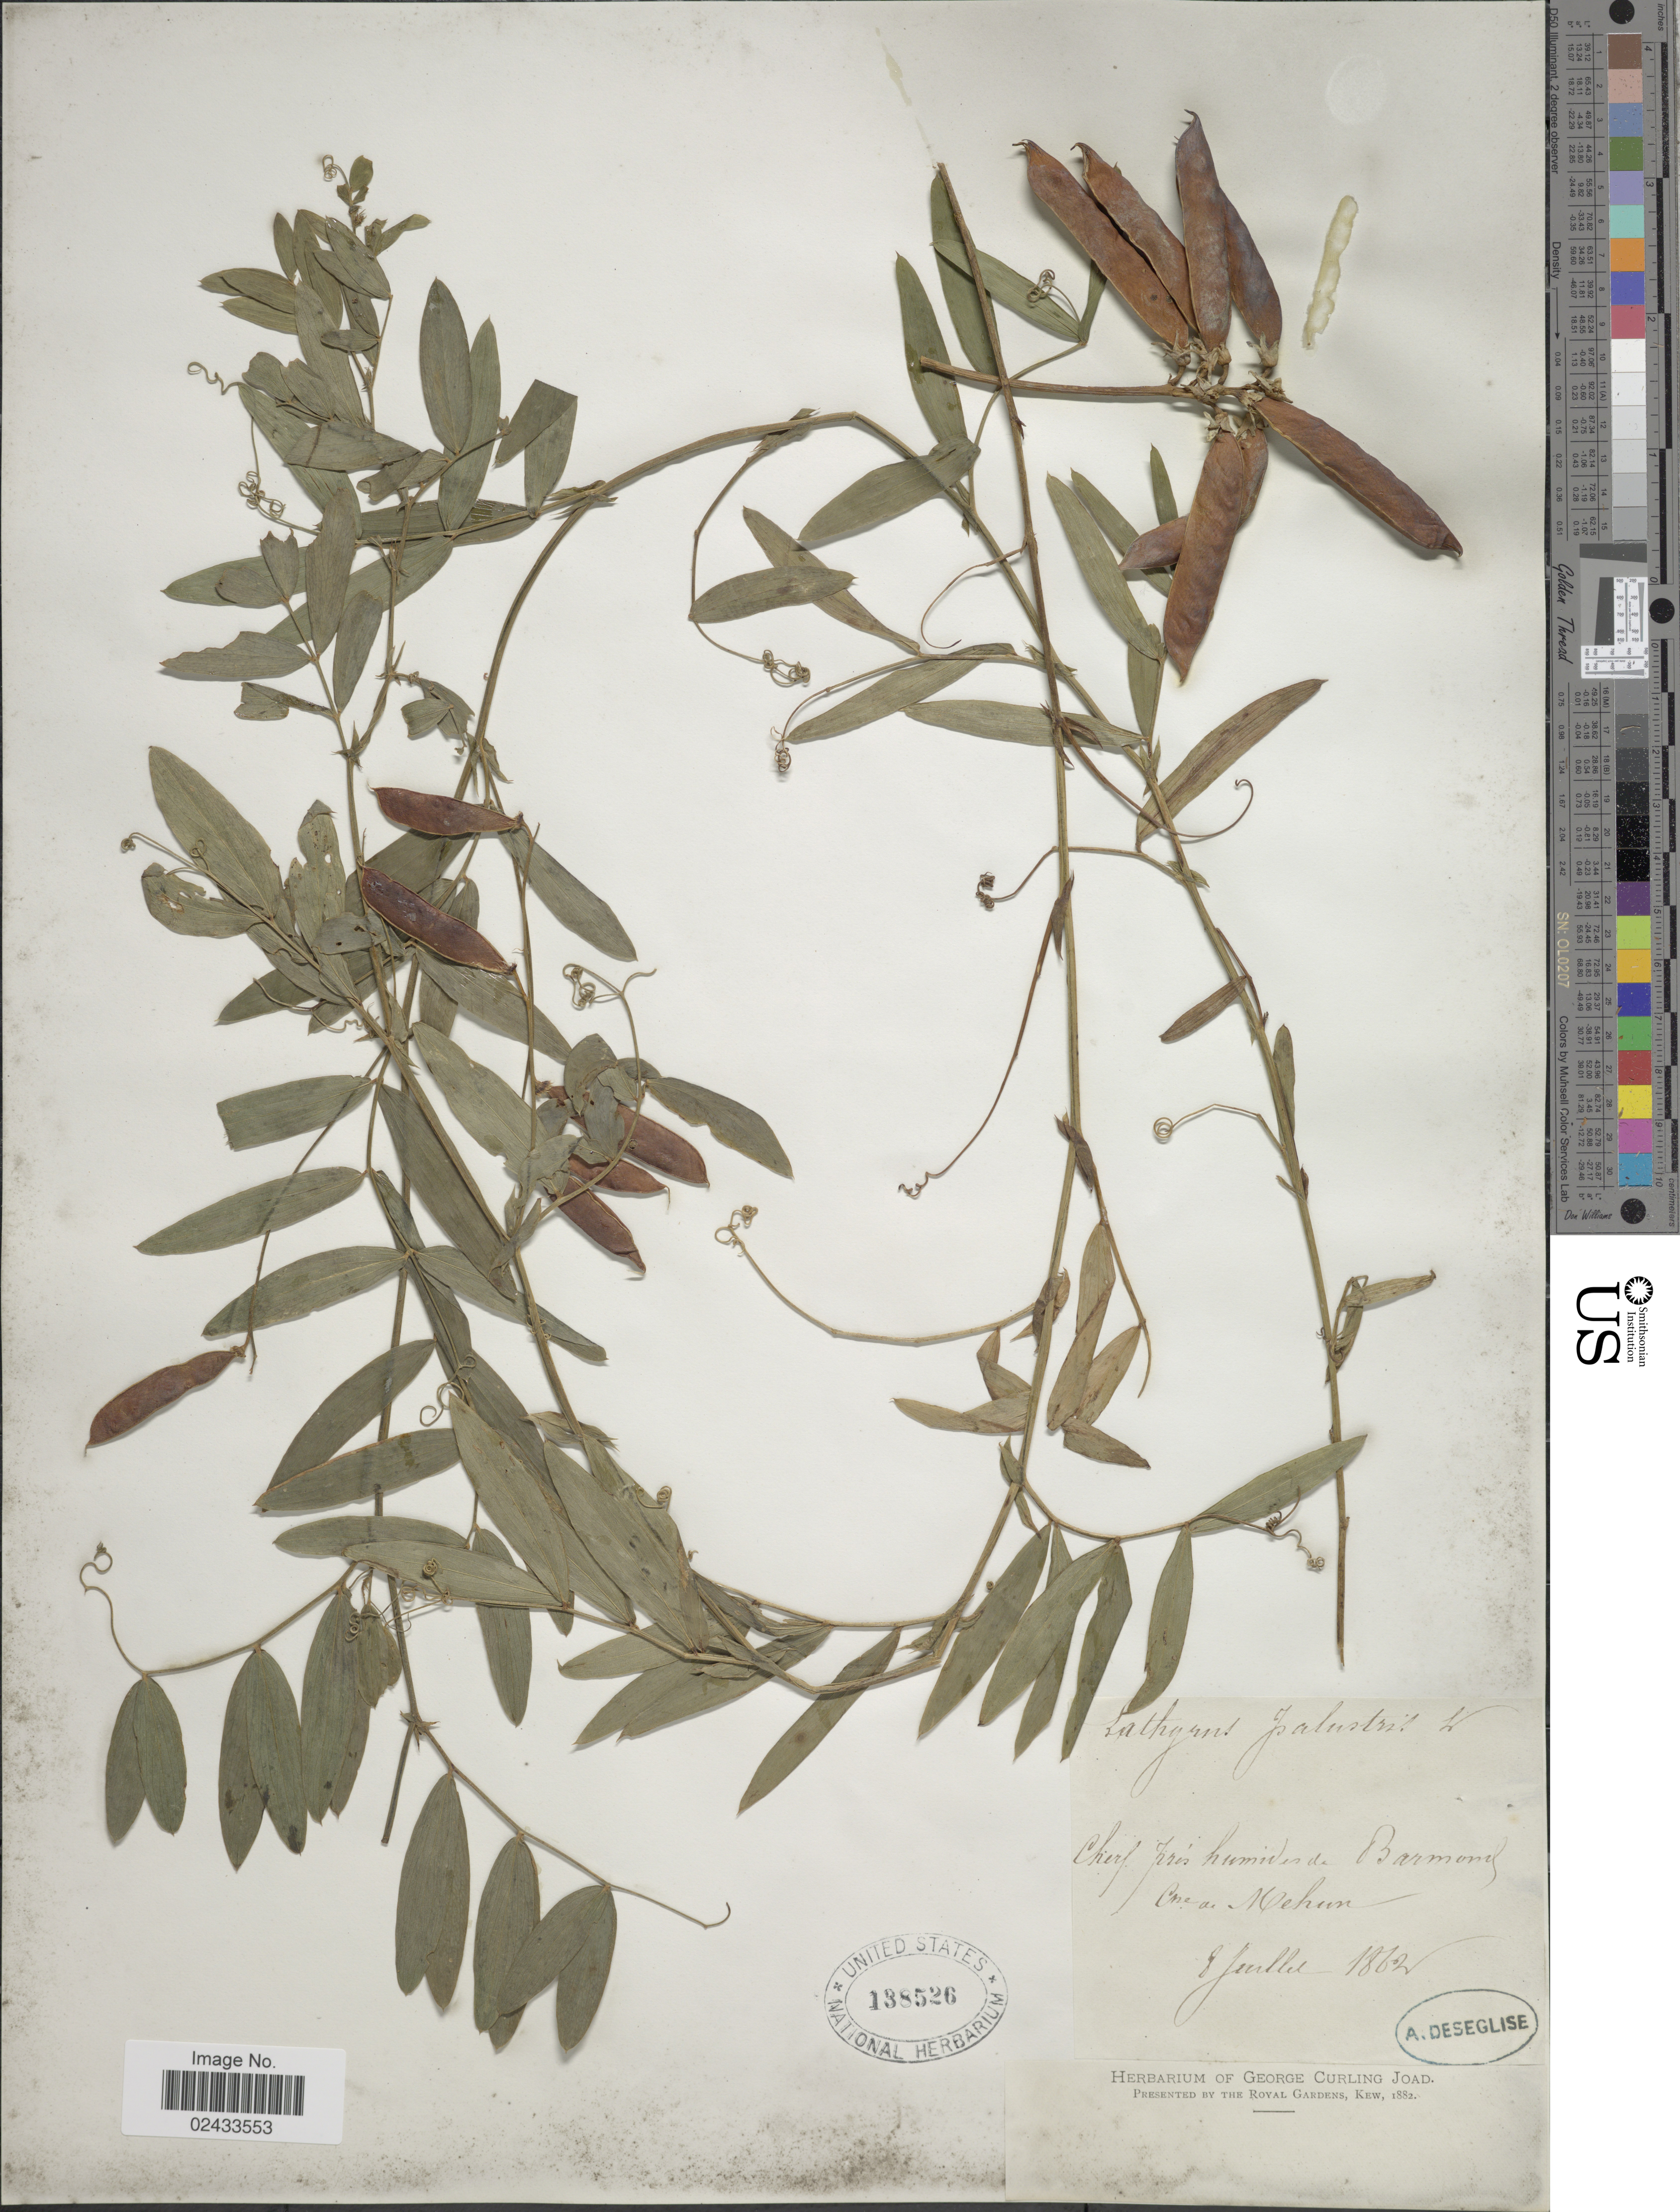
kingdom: Plantae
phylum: Tracheophyta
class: Magnoliopsida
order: Fabales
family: Fabaceae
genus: Lathyrus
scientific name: Lathyrus palustris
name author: L.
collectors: A. Deseglise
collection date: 1862-07-08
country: France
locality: Cherf pres humides d. Barmond, C [illegible text] [interpreted] a Mehun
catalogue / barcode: US 138526